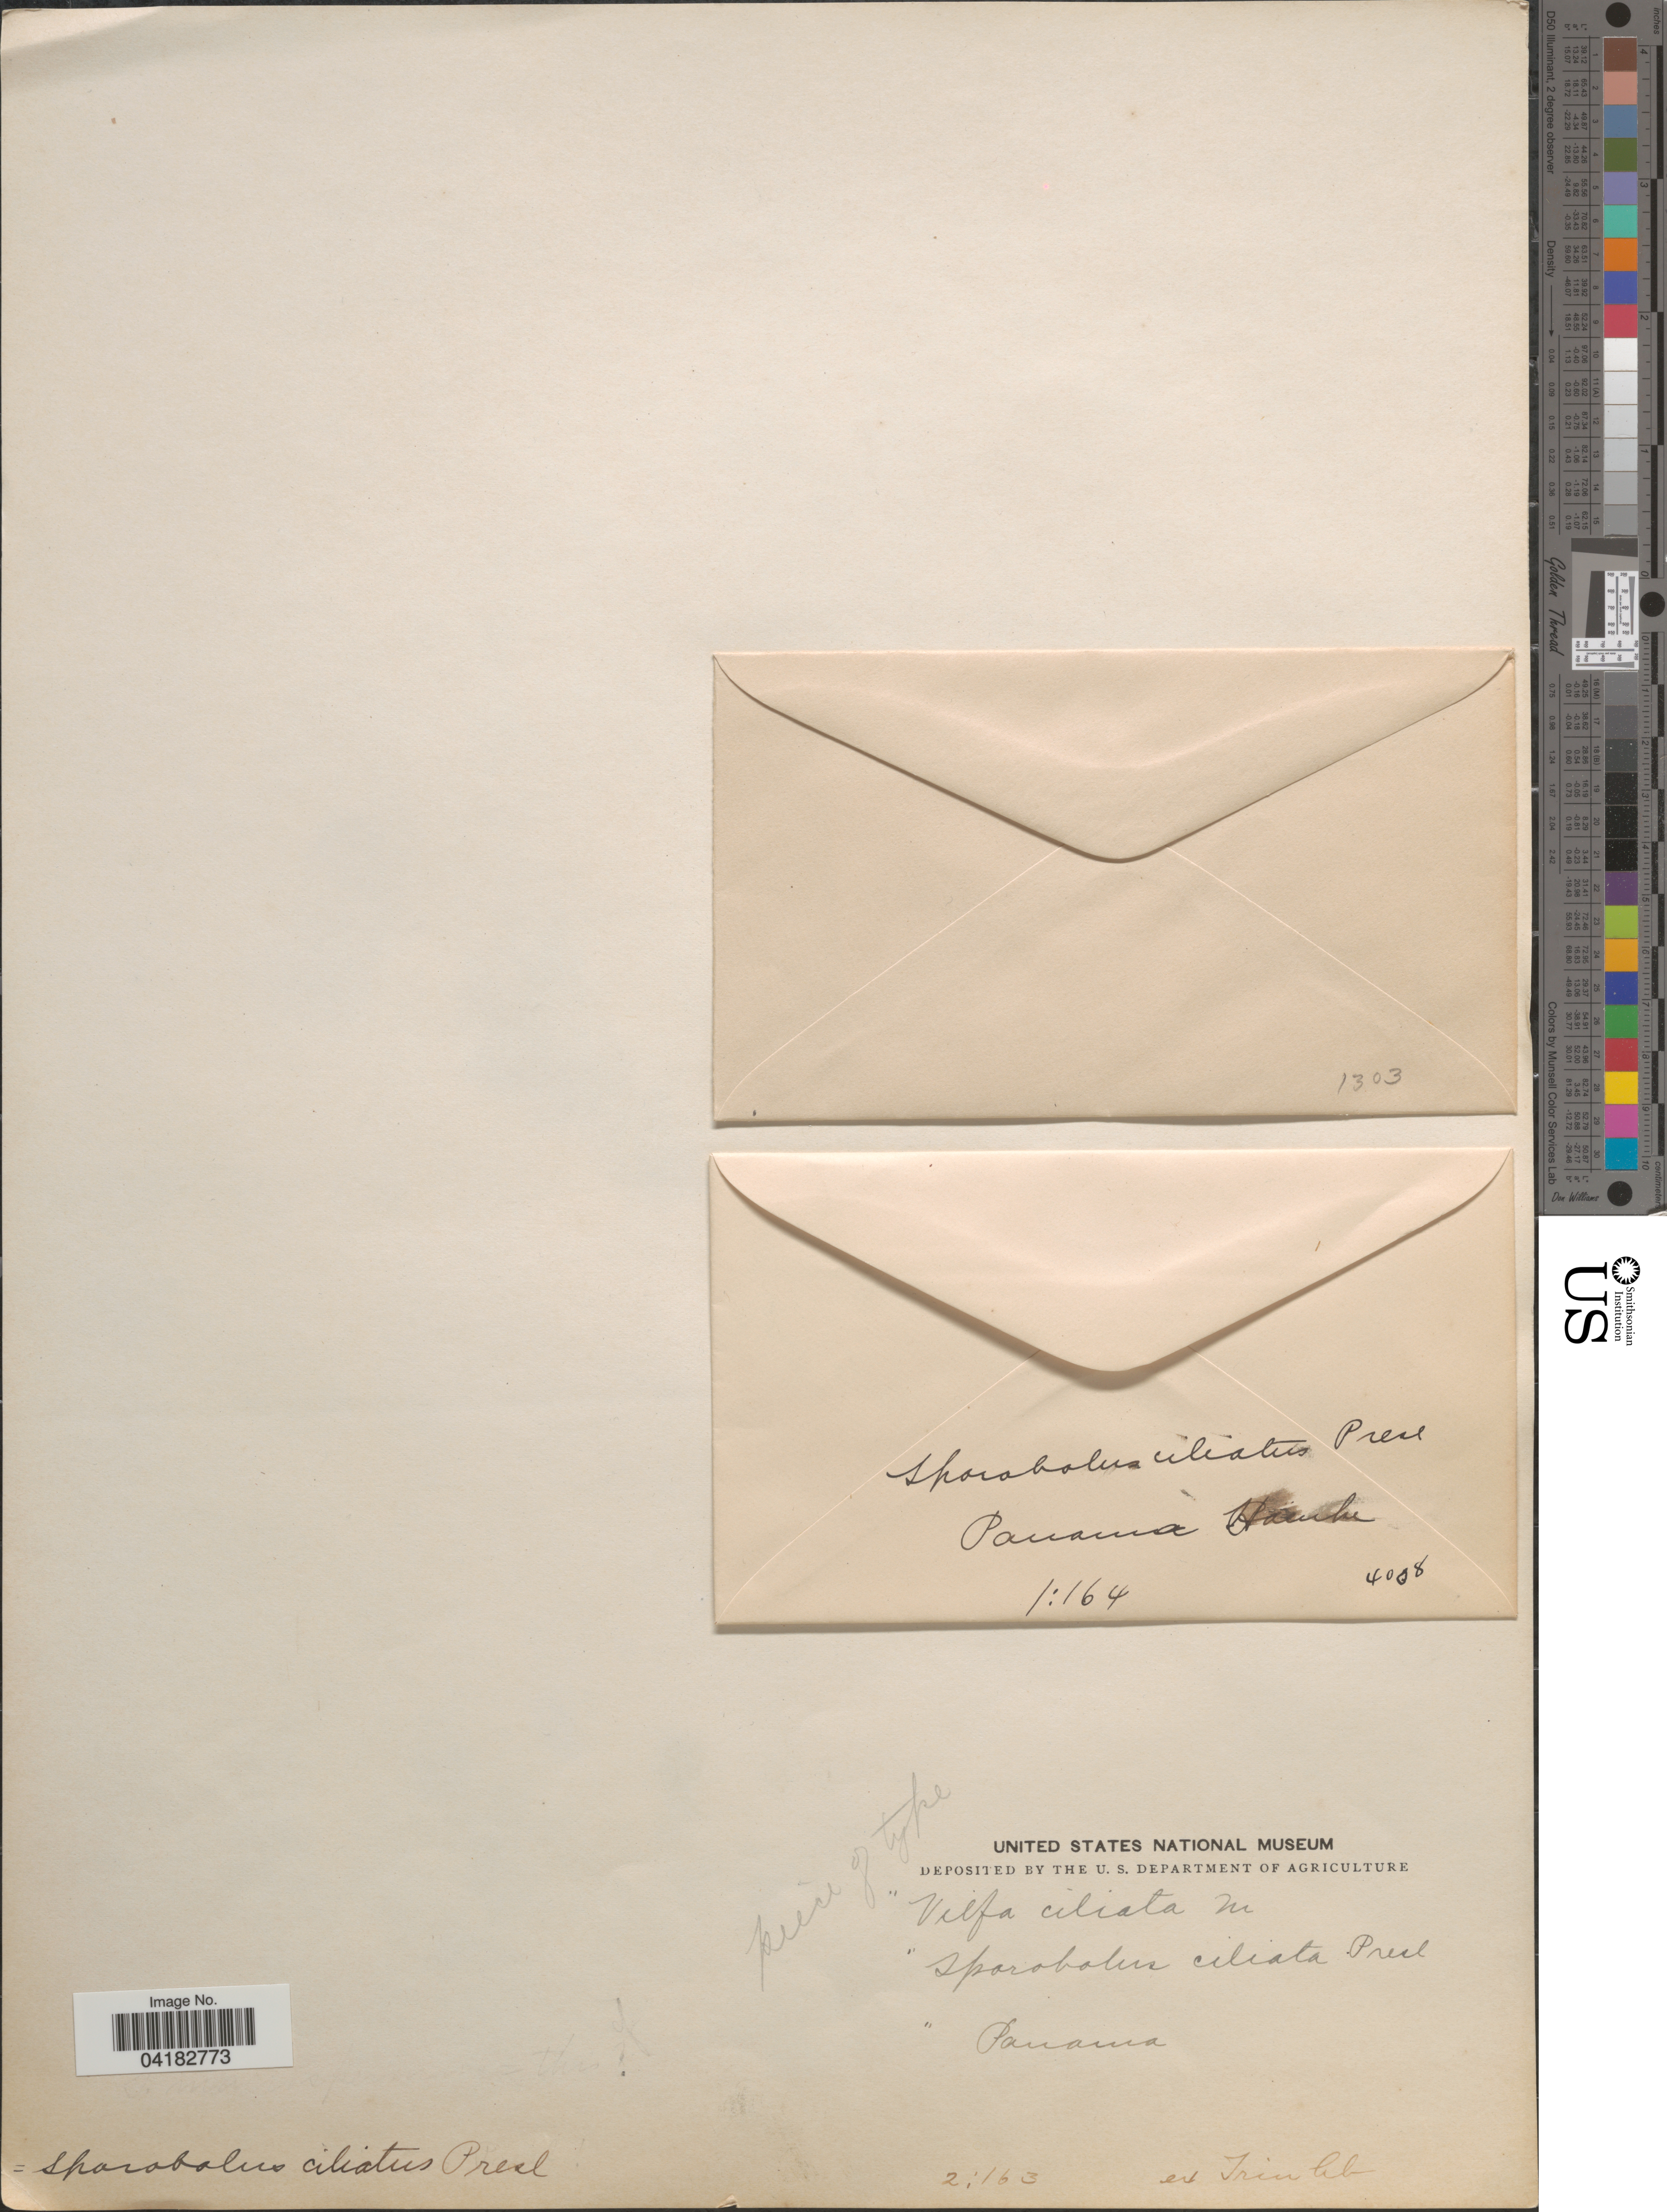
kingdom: Plantae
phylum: Tracheophyta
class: Liliopsida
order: Poales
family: Poaceae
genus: Sporobolus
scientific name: Sporobolus ciliatus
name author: J. Presl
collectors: Ex herb. Trin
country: Panama